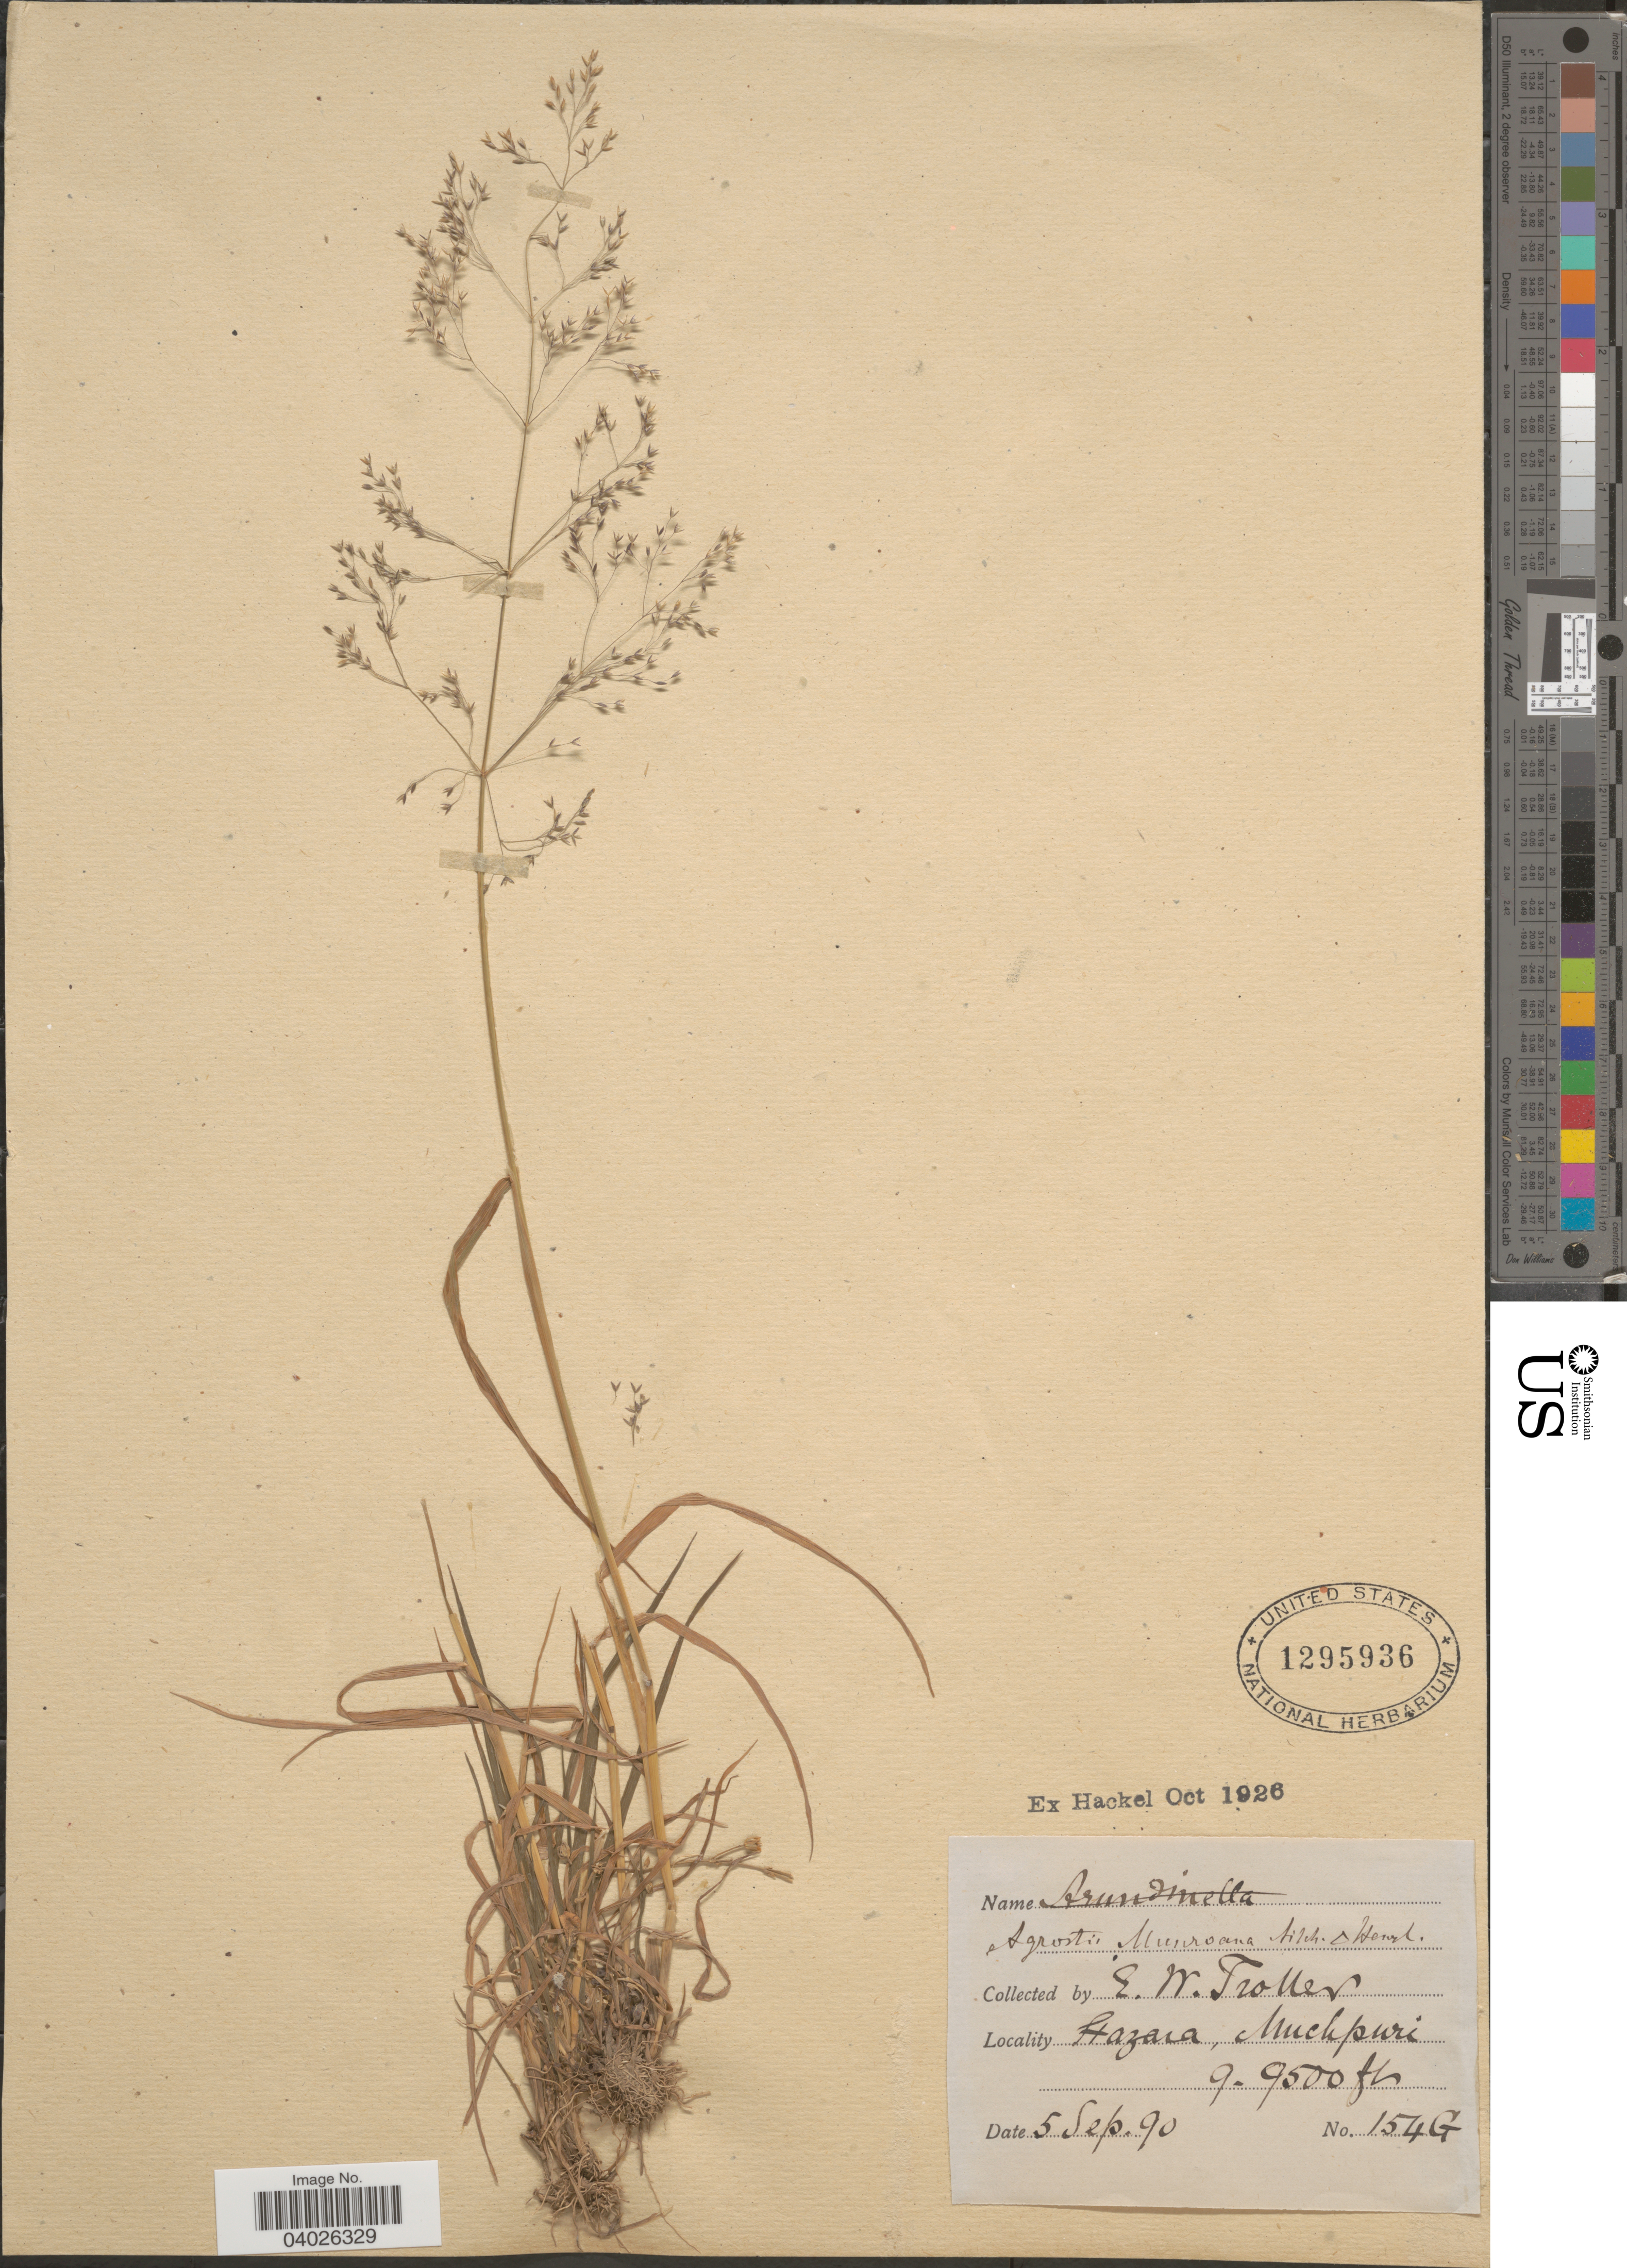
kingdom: Plantae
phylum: Tracheophyta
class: Liliopsida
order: Poales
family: Poaceae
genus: Agrostis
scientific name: Agrostis munroana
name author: Aitch. & Hemsl.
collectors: E. Trotter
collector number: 154G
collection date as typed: Transcribed d/m/y: 5/9/90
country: Pakistan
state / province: Khyber Pakhtunkhwa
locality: Hazara, Muchpuri.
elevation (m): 2743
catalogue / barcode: US 1295936